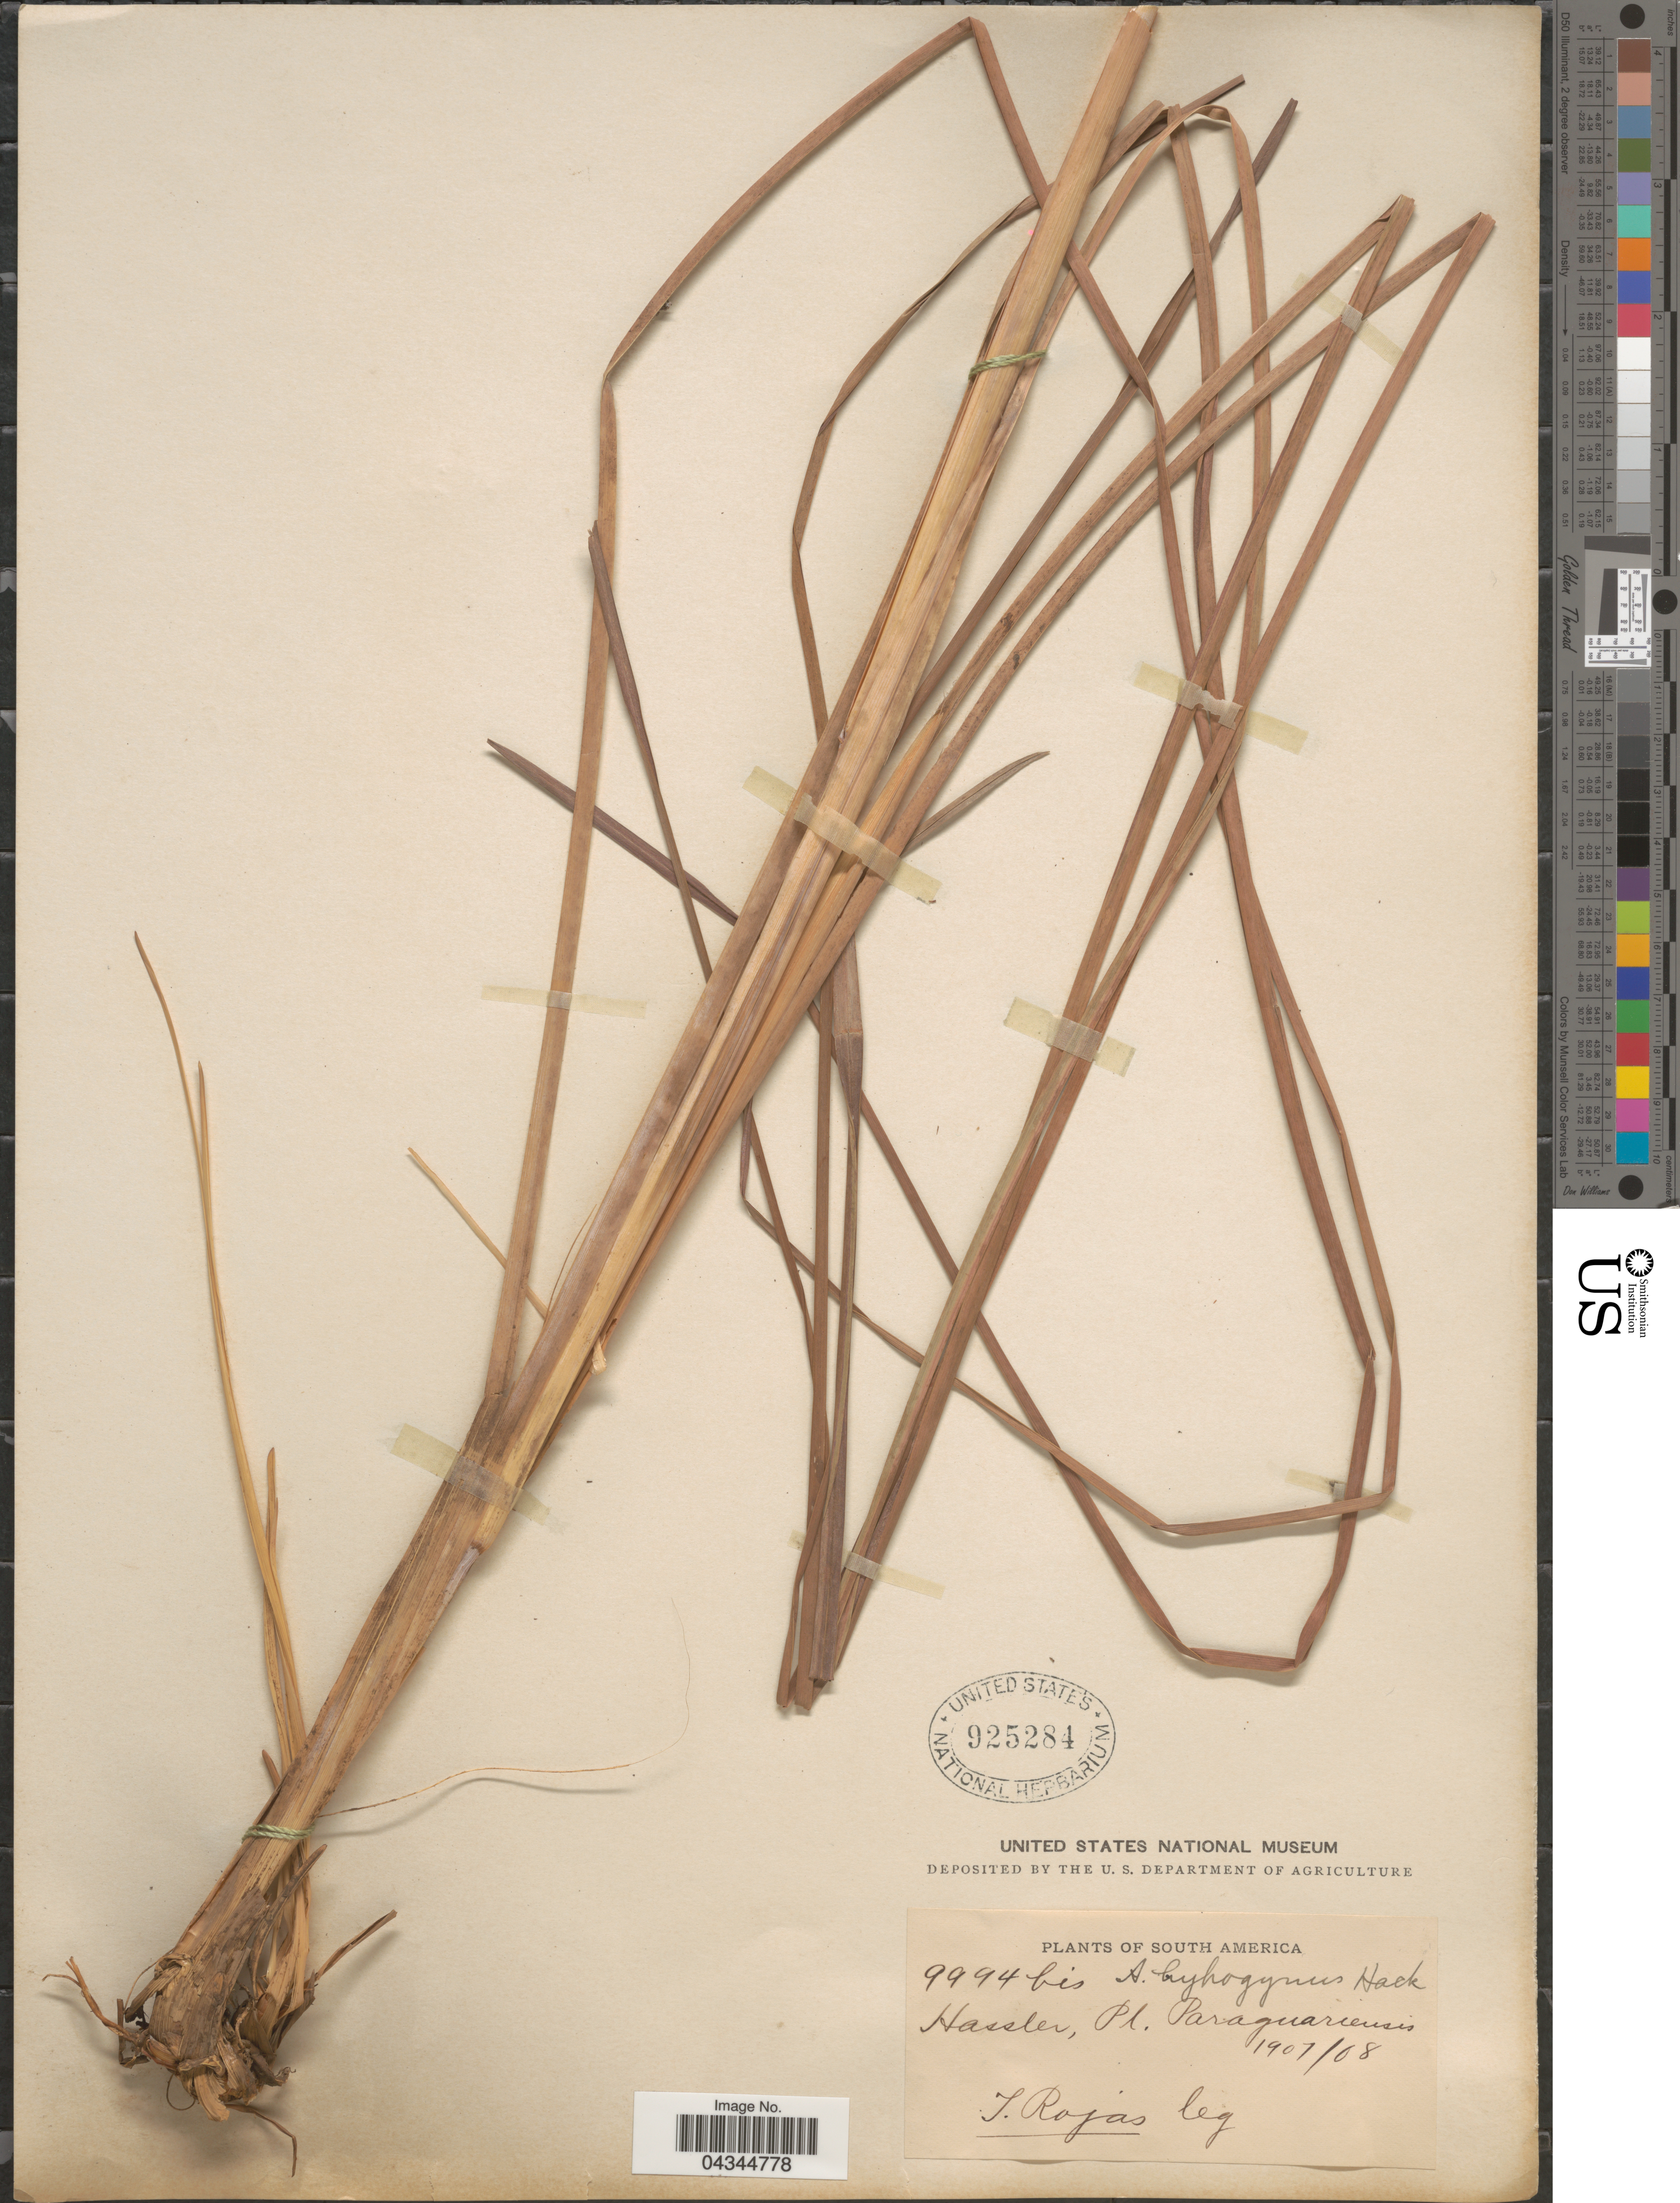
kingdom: Plantae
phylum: Tracheophyta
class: Liliopsida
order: Poales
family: Poaceae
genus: Andropogon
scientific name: Andropogon hypogynus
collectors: T. Rojas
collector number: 9994bis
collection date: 1907/1908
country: Paraguay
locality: Hassler, Pl. Paraguariensis.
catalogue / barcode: US 925284